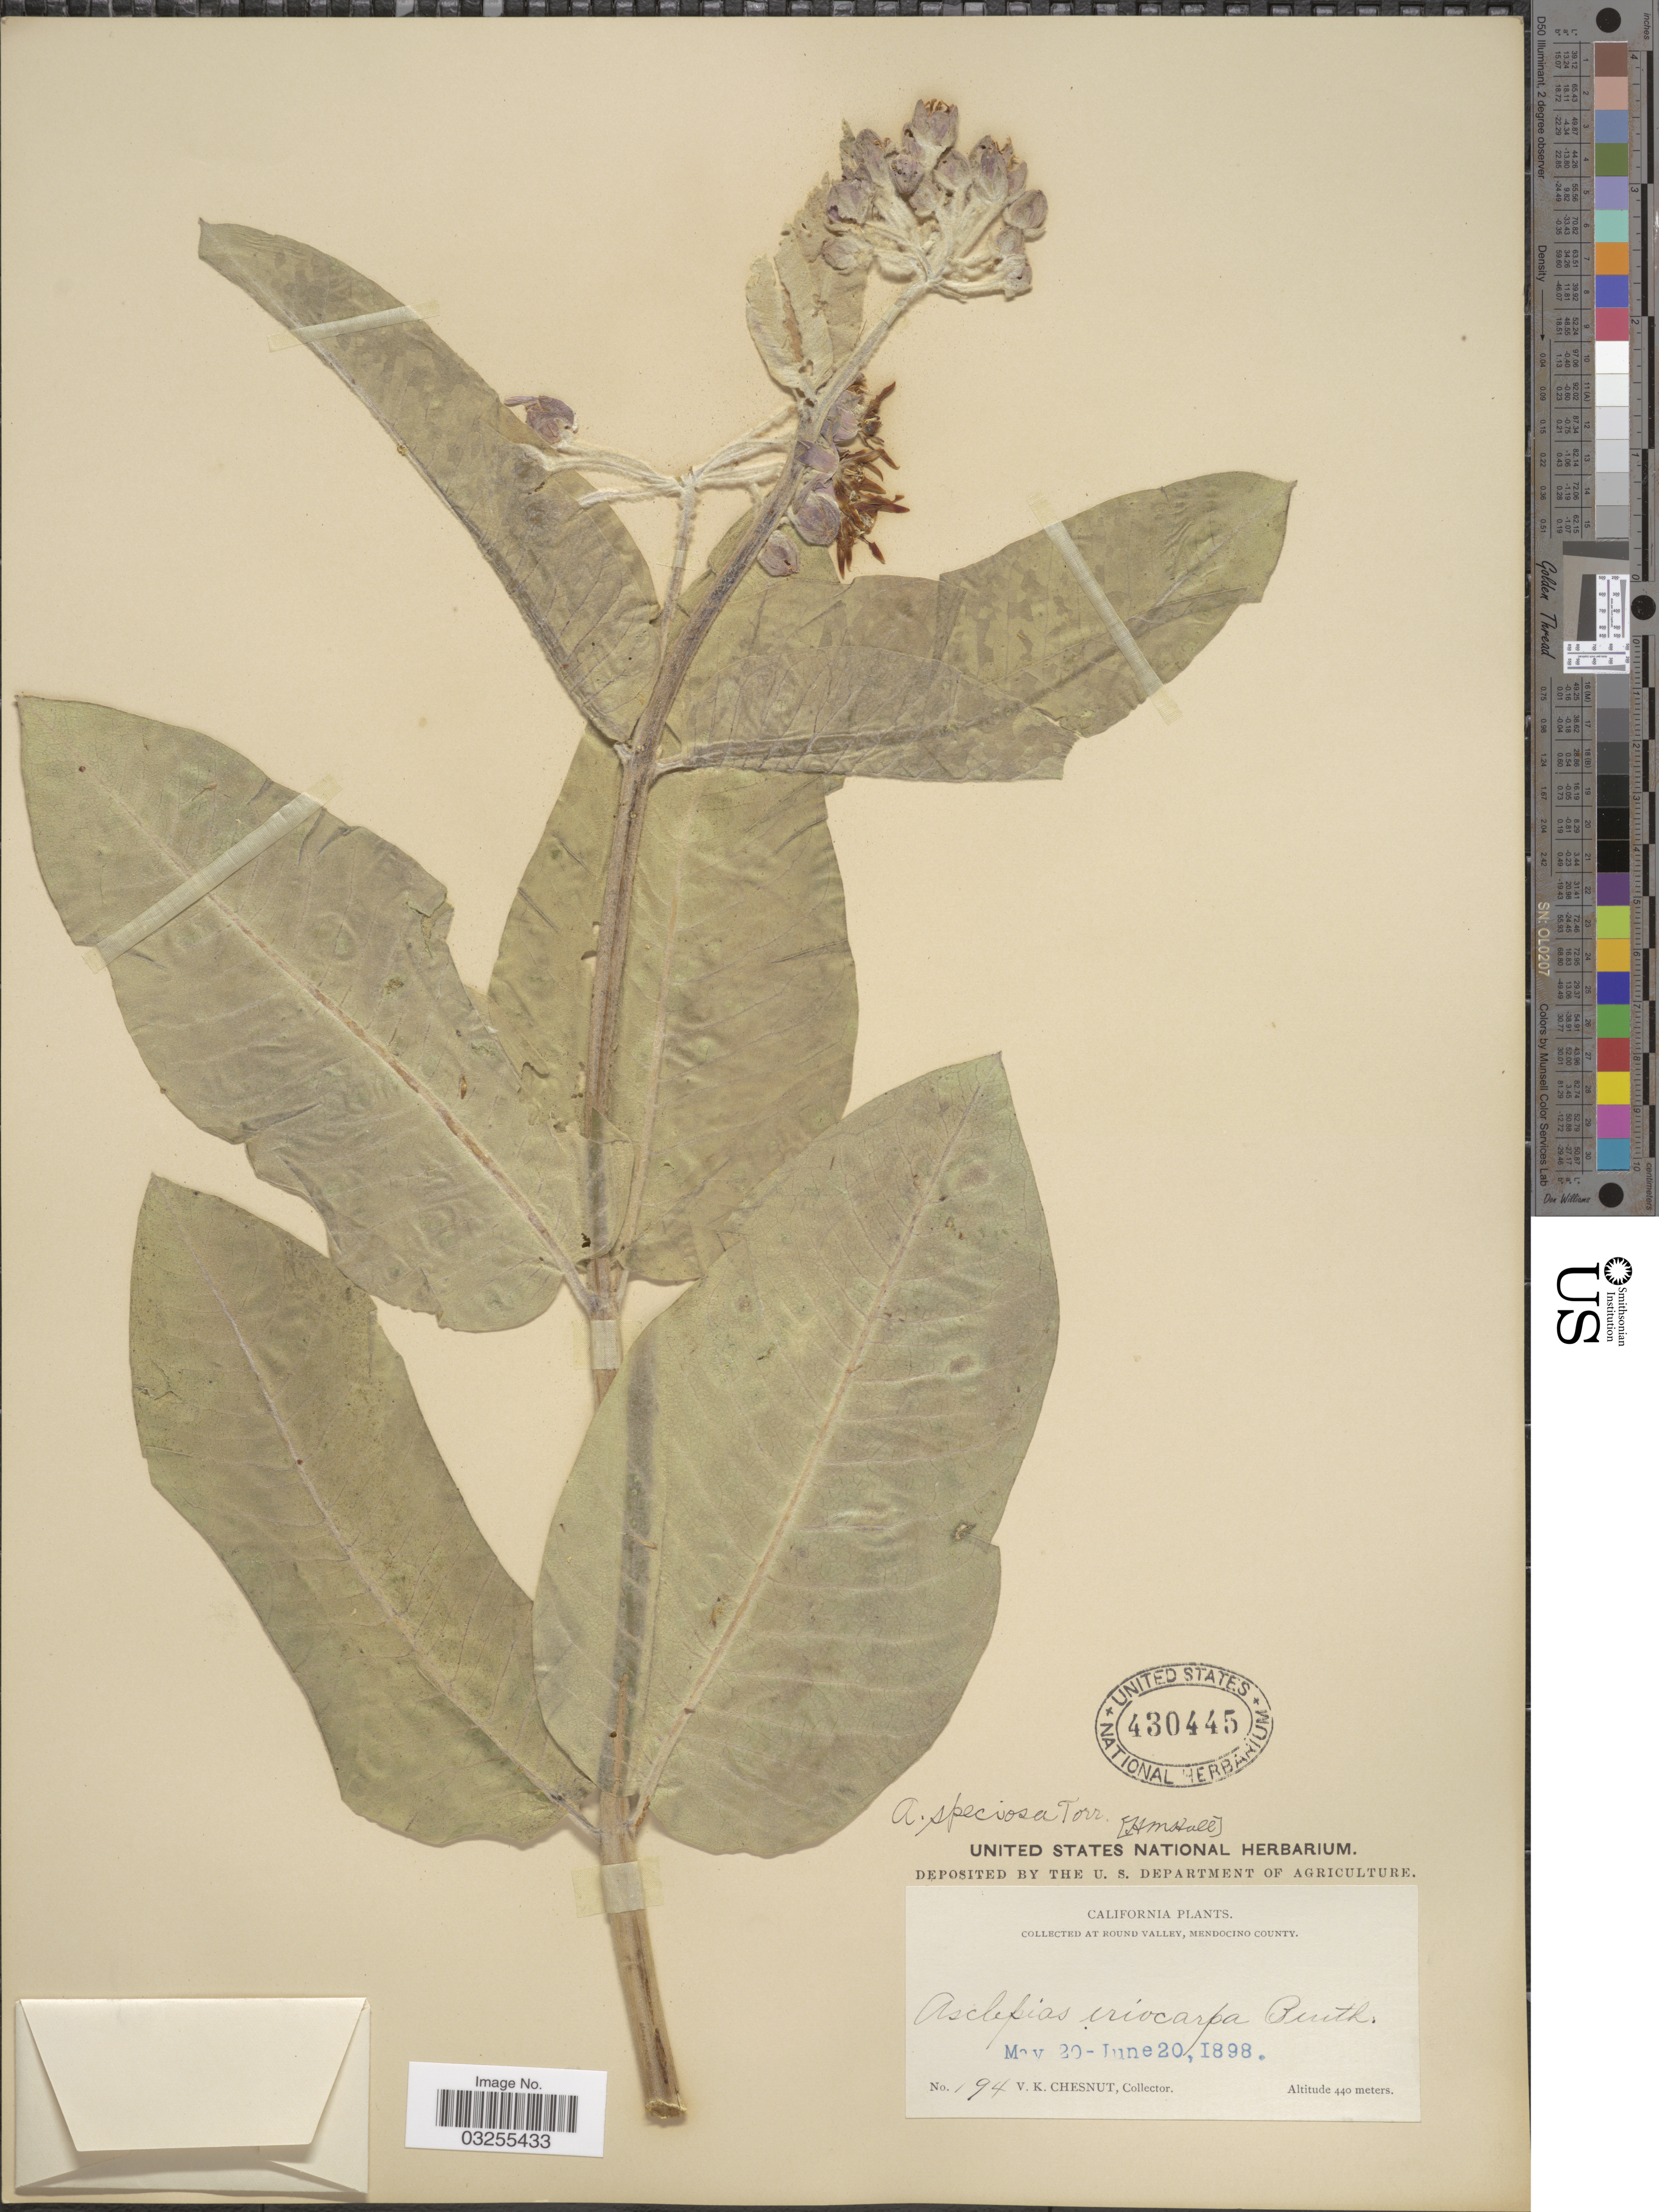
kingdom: Plantae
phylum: Tracheophyta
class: Magnoliopsida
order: Gentianales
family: Apocynaceae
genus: Asclepias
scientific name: Asclepias speciosa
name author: Torr.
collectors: V. Chesnut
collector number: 194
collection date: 1898-05-20/1898-06-20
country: United States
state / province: California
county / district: Mendocino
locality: At Round Valley, Mendocino County.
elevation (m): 440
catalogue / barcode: US 430445